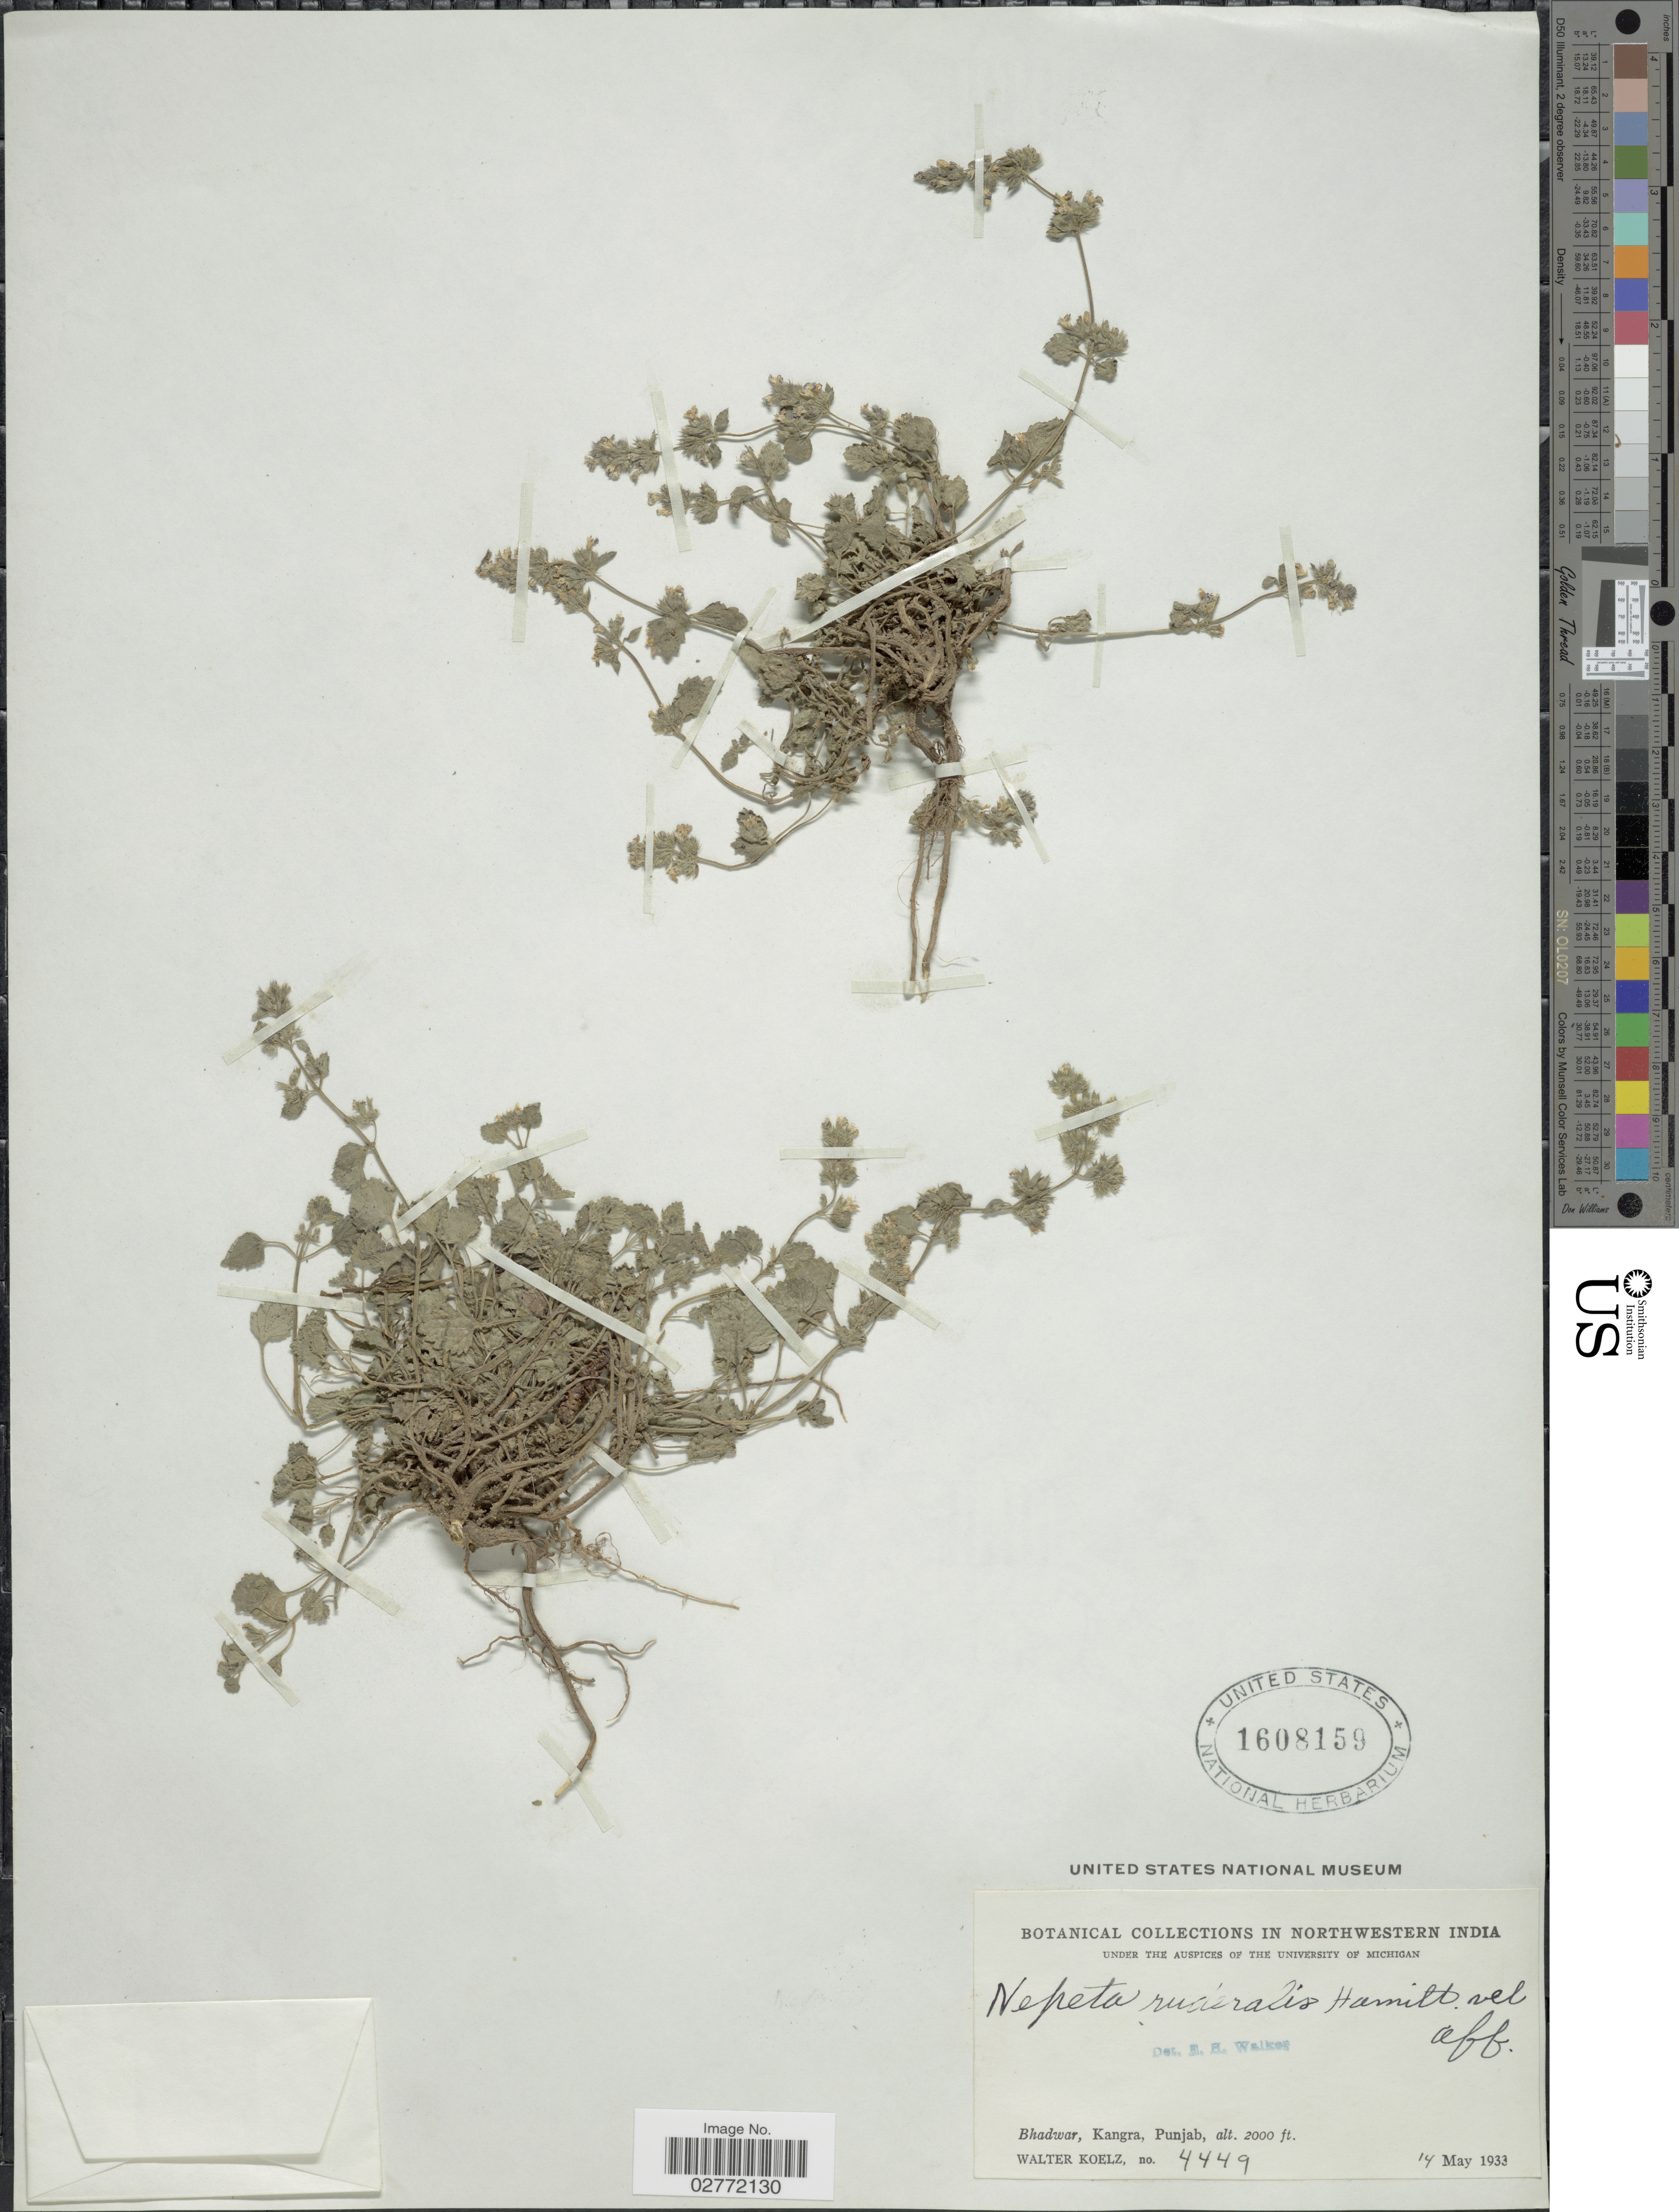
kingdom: Plantae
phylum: Tracheophyta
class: Magnoliopsida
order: Lamiales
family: Lamiaceae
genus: Nepeta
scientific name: Nepeta ruderalis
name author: Buch.-Ham. ex Benth.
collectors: W. N. Koelz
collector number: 4449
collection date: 1933-05-14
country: India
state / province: Punjab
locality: Northwestern India, Bhadwar, Kangra.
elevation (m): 610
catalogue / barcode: US 1608159